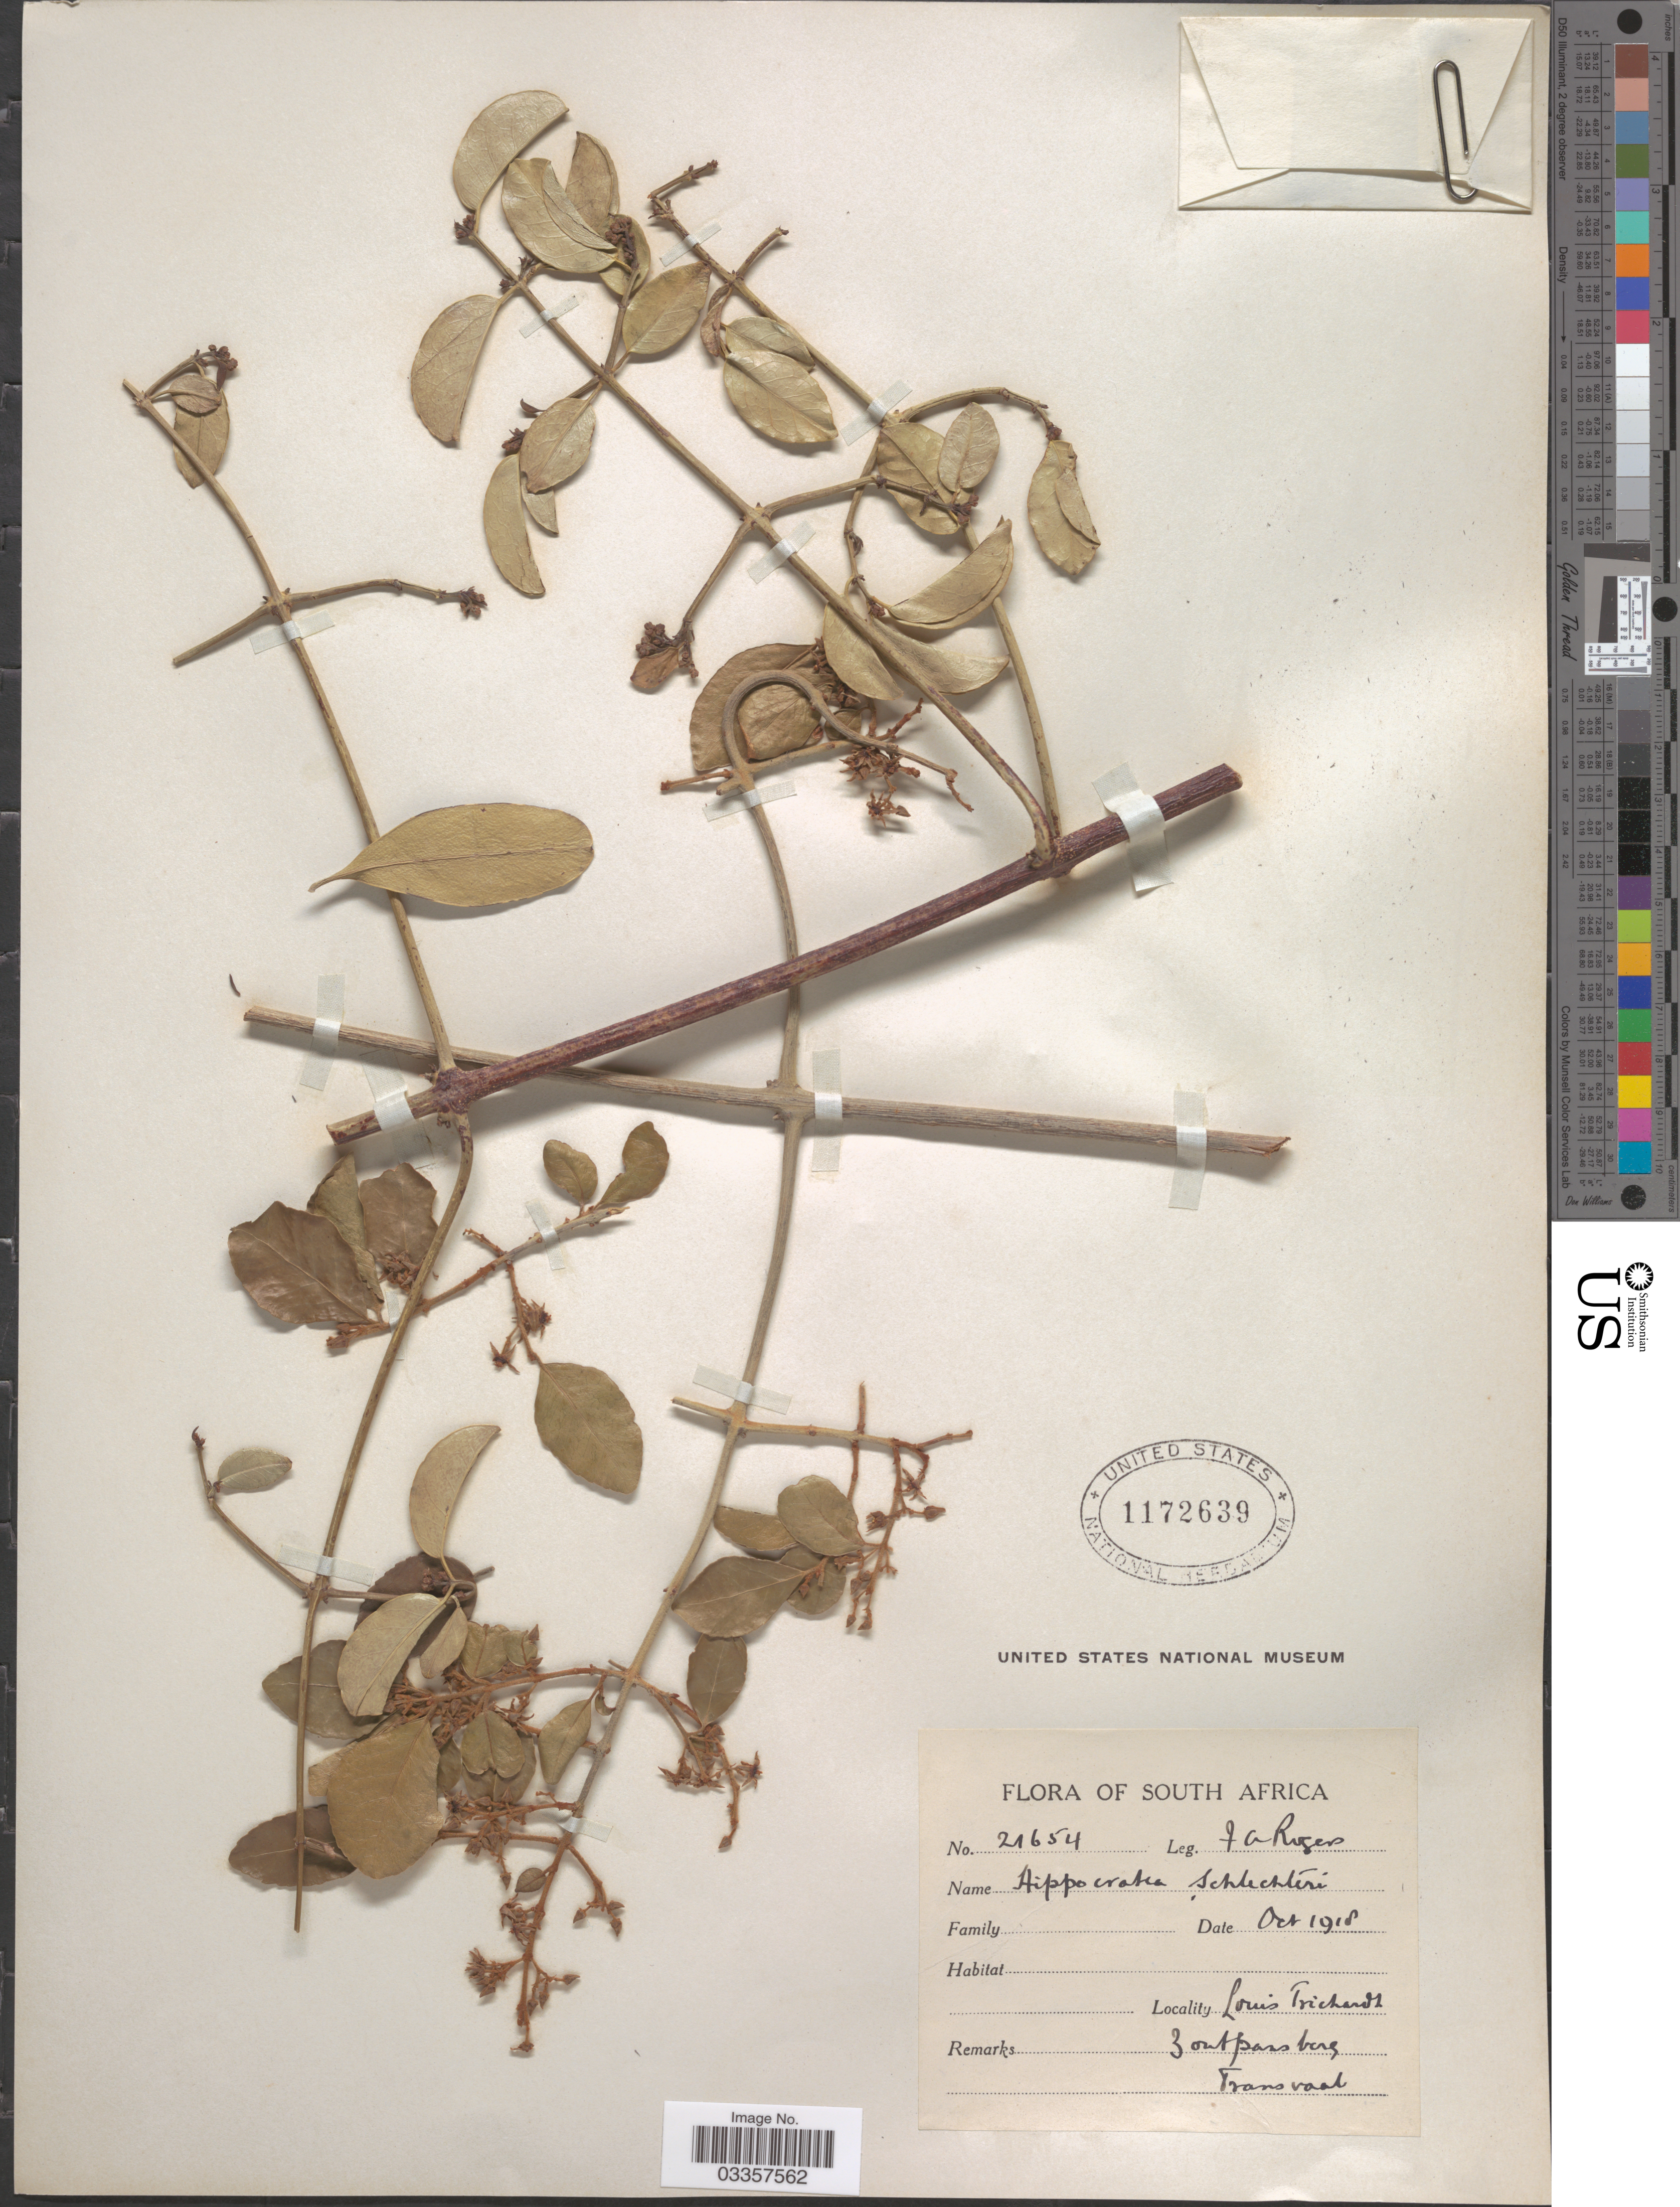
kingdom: Plantae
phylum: Tracheophyta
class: Magnoliopsida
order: Celastrales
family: Celastraceae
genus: Hippocratea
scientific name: Hippocratea schlechteri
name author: Loes.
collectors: F. A. Rogers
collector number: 21654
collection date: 1918-10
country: South Africa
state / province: Limpopo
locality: Louis Trichardt, Zoutpansberg, Transvaal.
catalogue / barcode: US 1172639